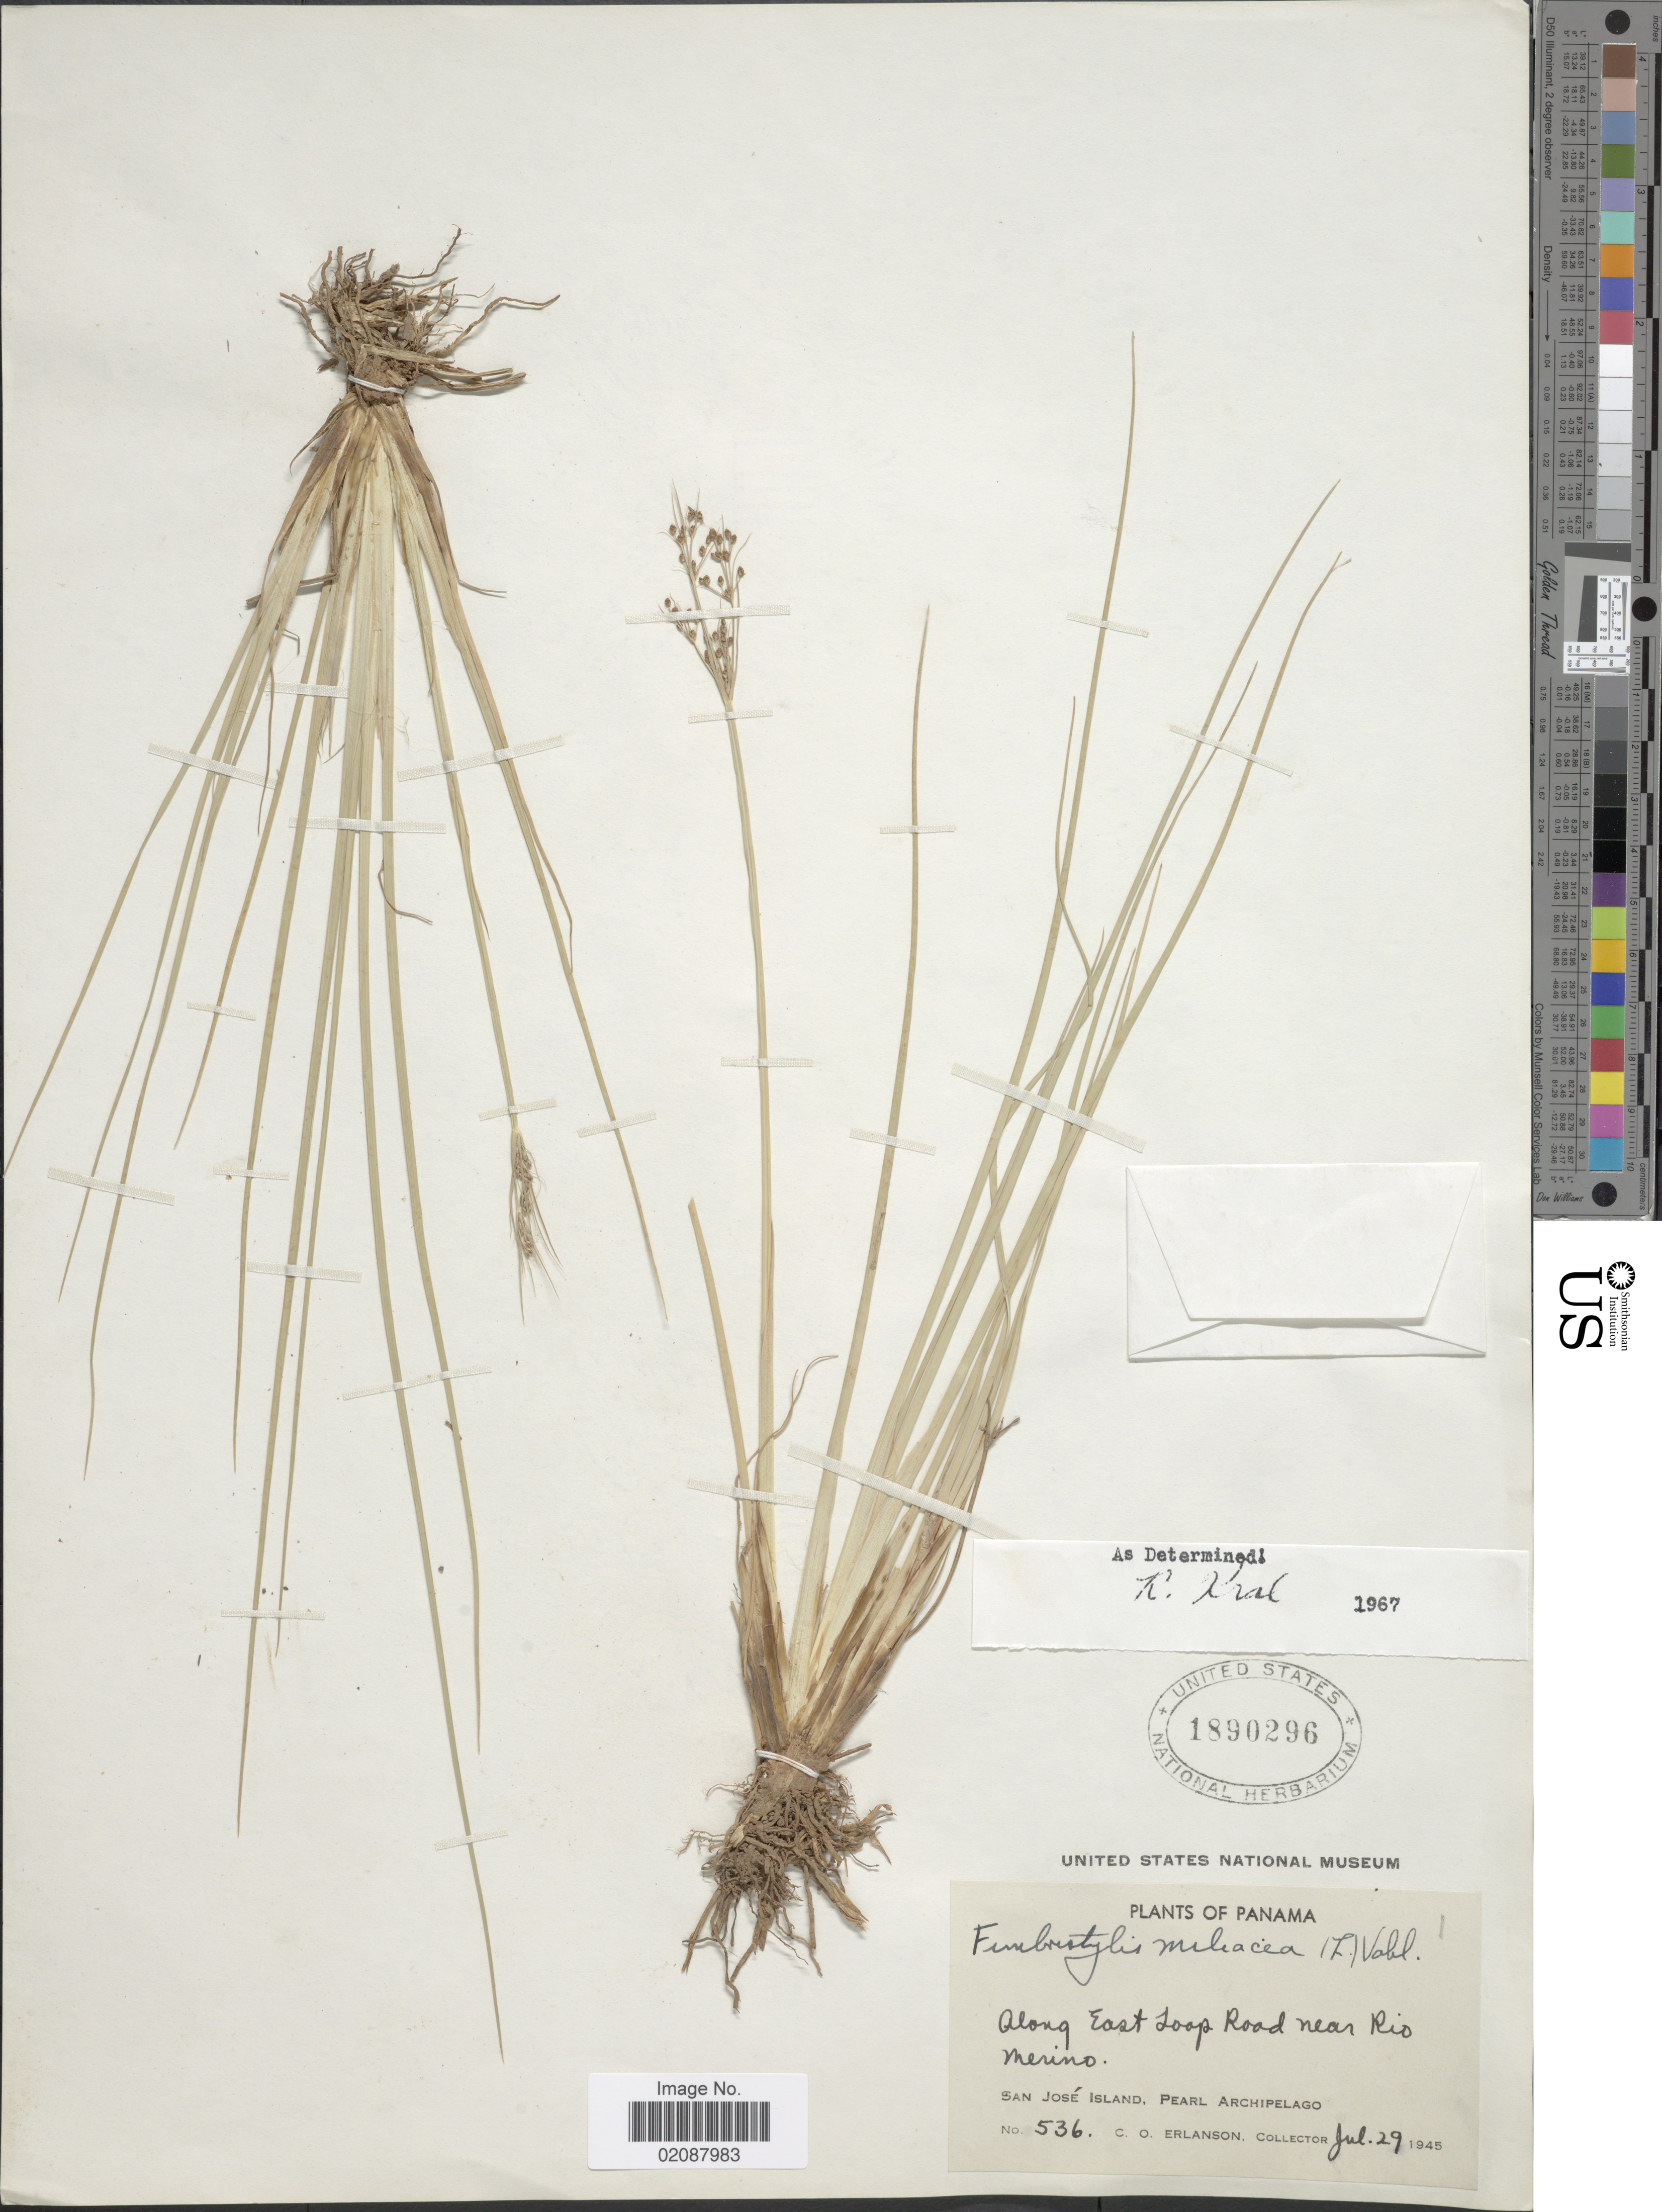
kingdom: Plantae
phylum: Tracheophyta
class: Liliopsida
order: Poales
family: Cyperaceae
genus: Fimbristylis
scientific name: Fimbristylis littoralis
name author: Gaudich.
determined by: Strong, M. T., (US), Smithsonian Institution - National Museum of Natural History (UNITED STATES)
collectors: C. O. Erlanson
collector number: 536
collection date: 1945-07-29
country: Panama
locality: Along East Soap Road near Rio Merino. San Jose Island, Pearl Archipelago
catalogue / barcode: US 1890296